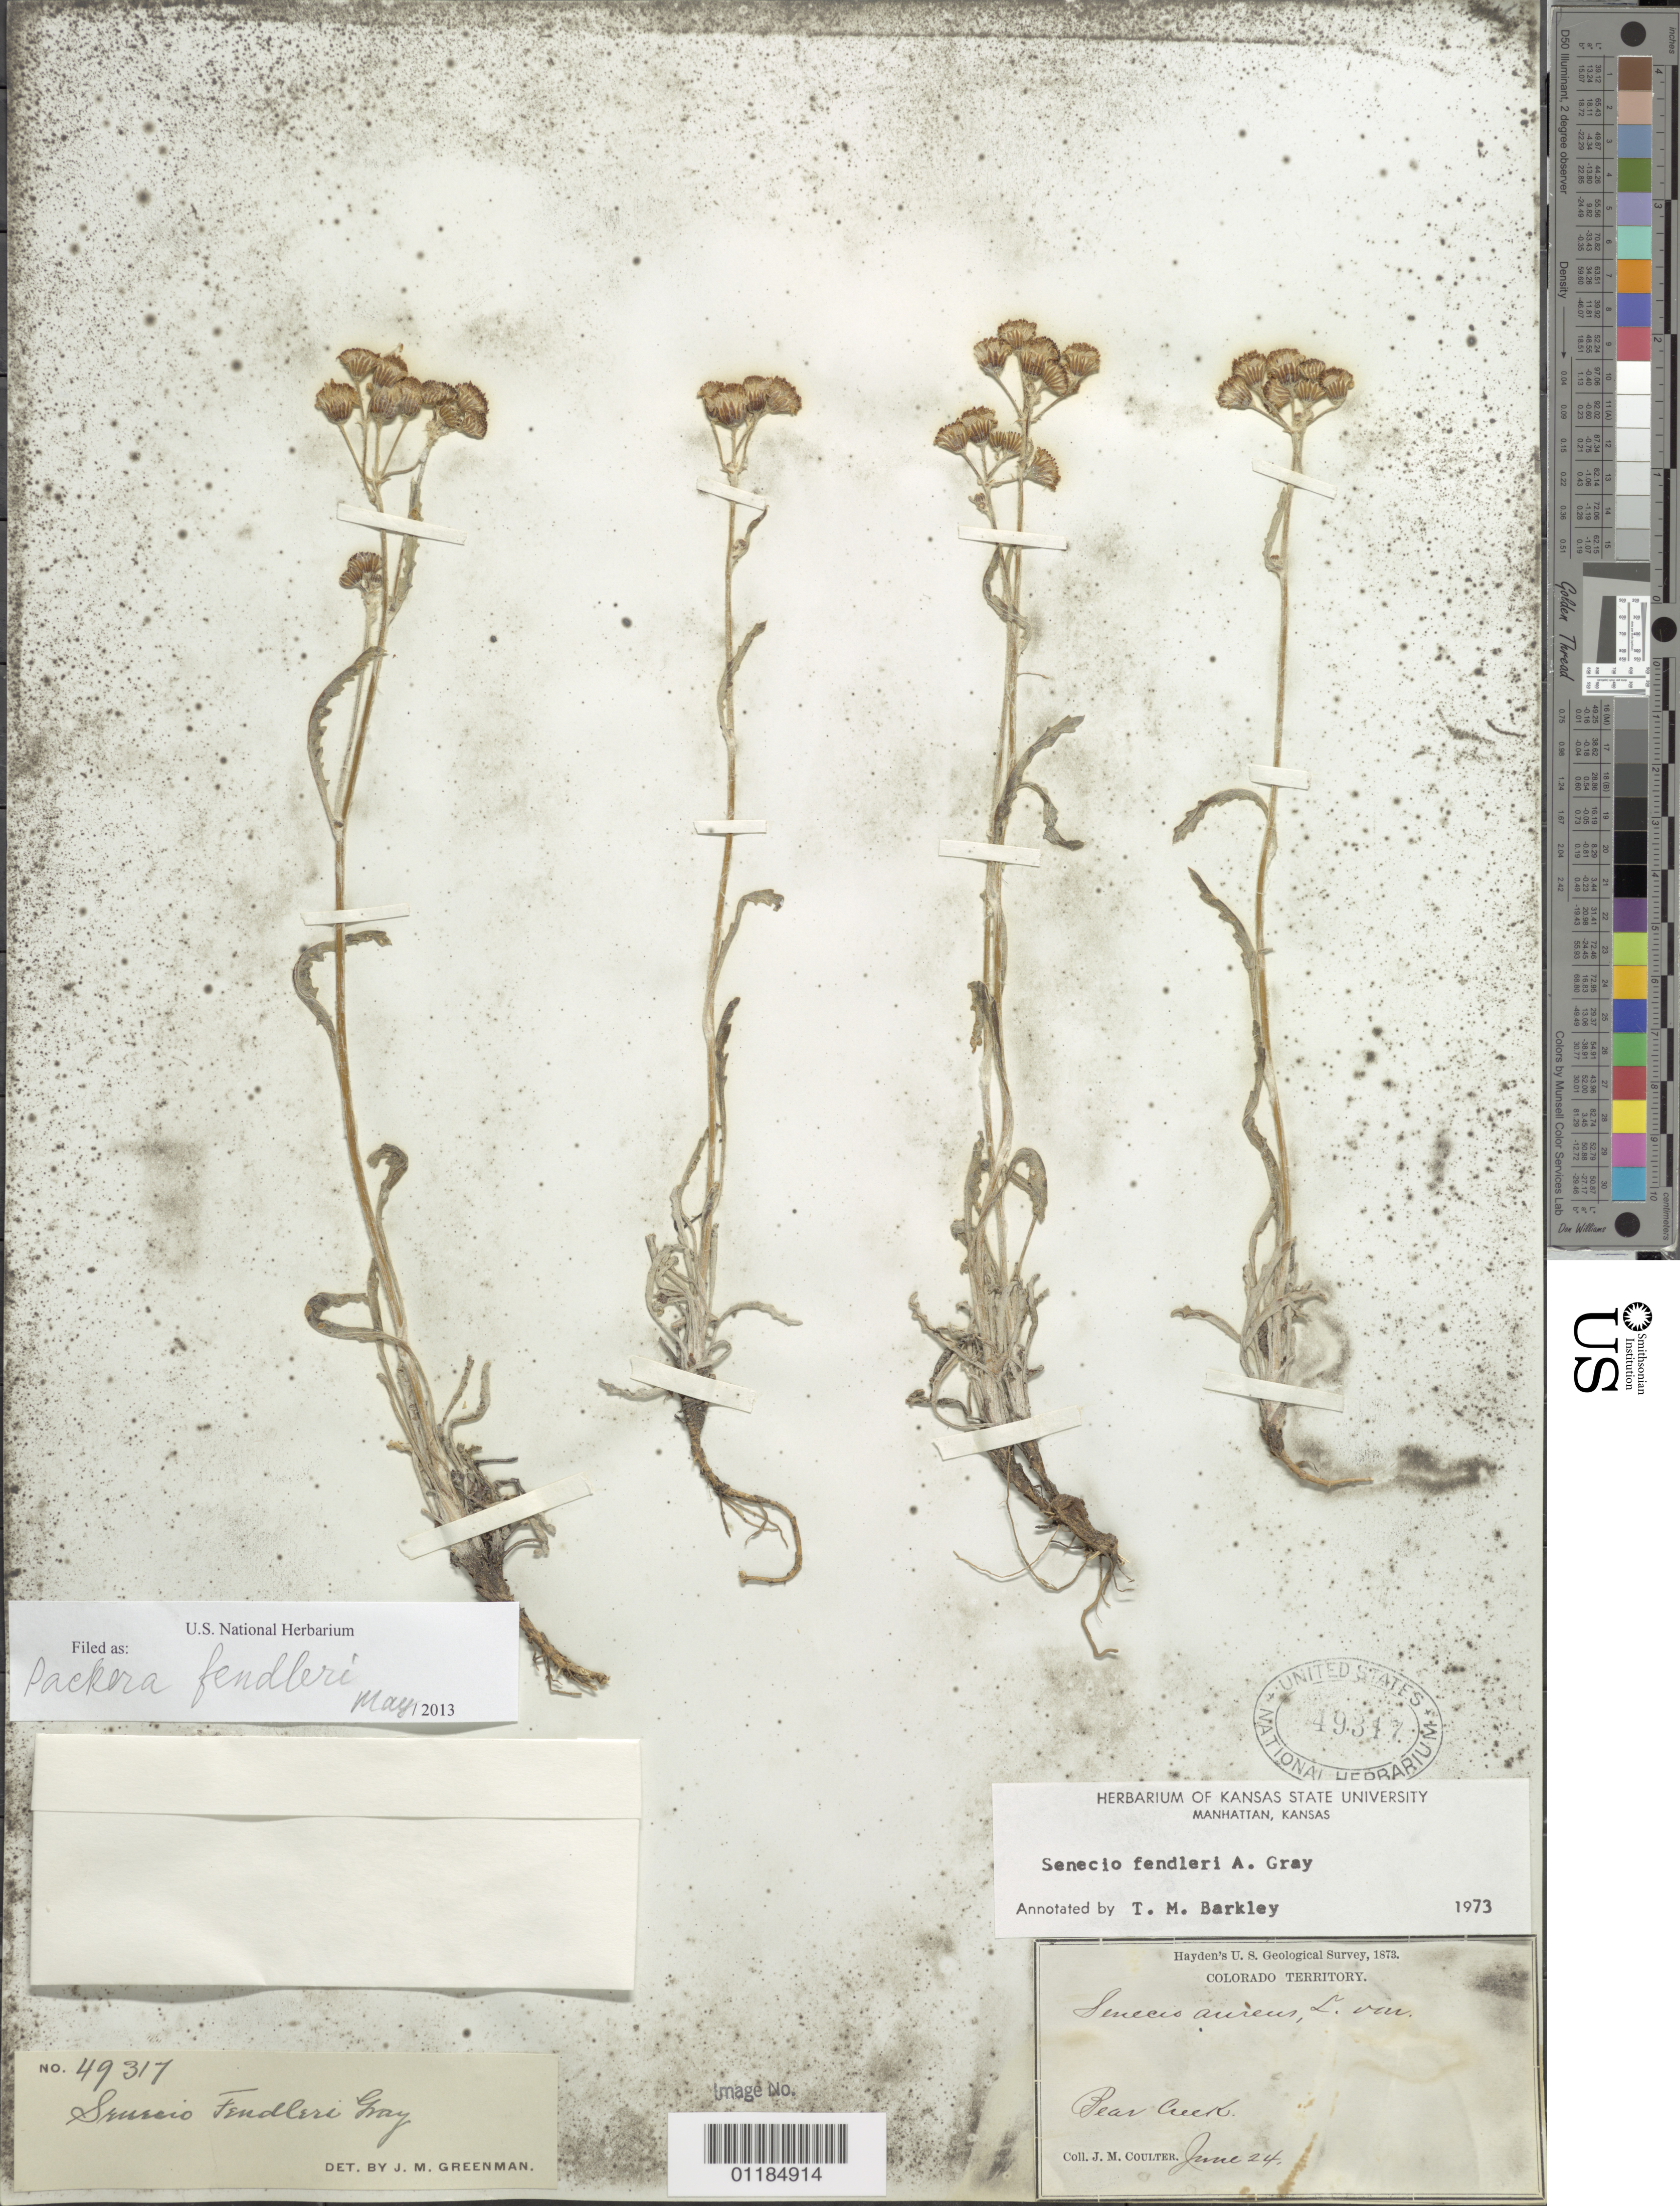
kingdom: Plantae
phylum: Tracheophyta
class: Magnoliopsida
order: Asterales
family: Asteraceae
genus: Packera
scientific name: Packera fendleri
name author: (A. Gray) W.A. Weber & Á. Löve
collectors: J. M. Coulter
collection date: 1873-06-24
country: United States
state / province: Colorado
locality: Bear Creek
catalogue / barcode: US 49317